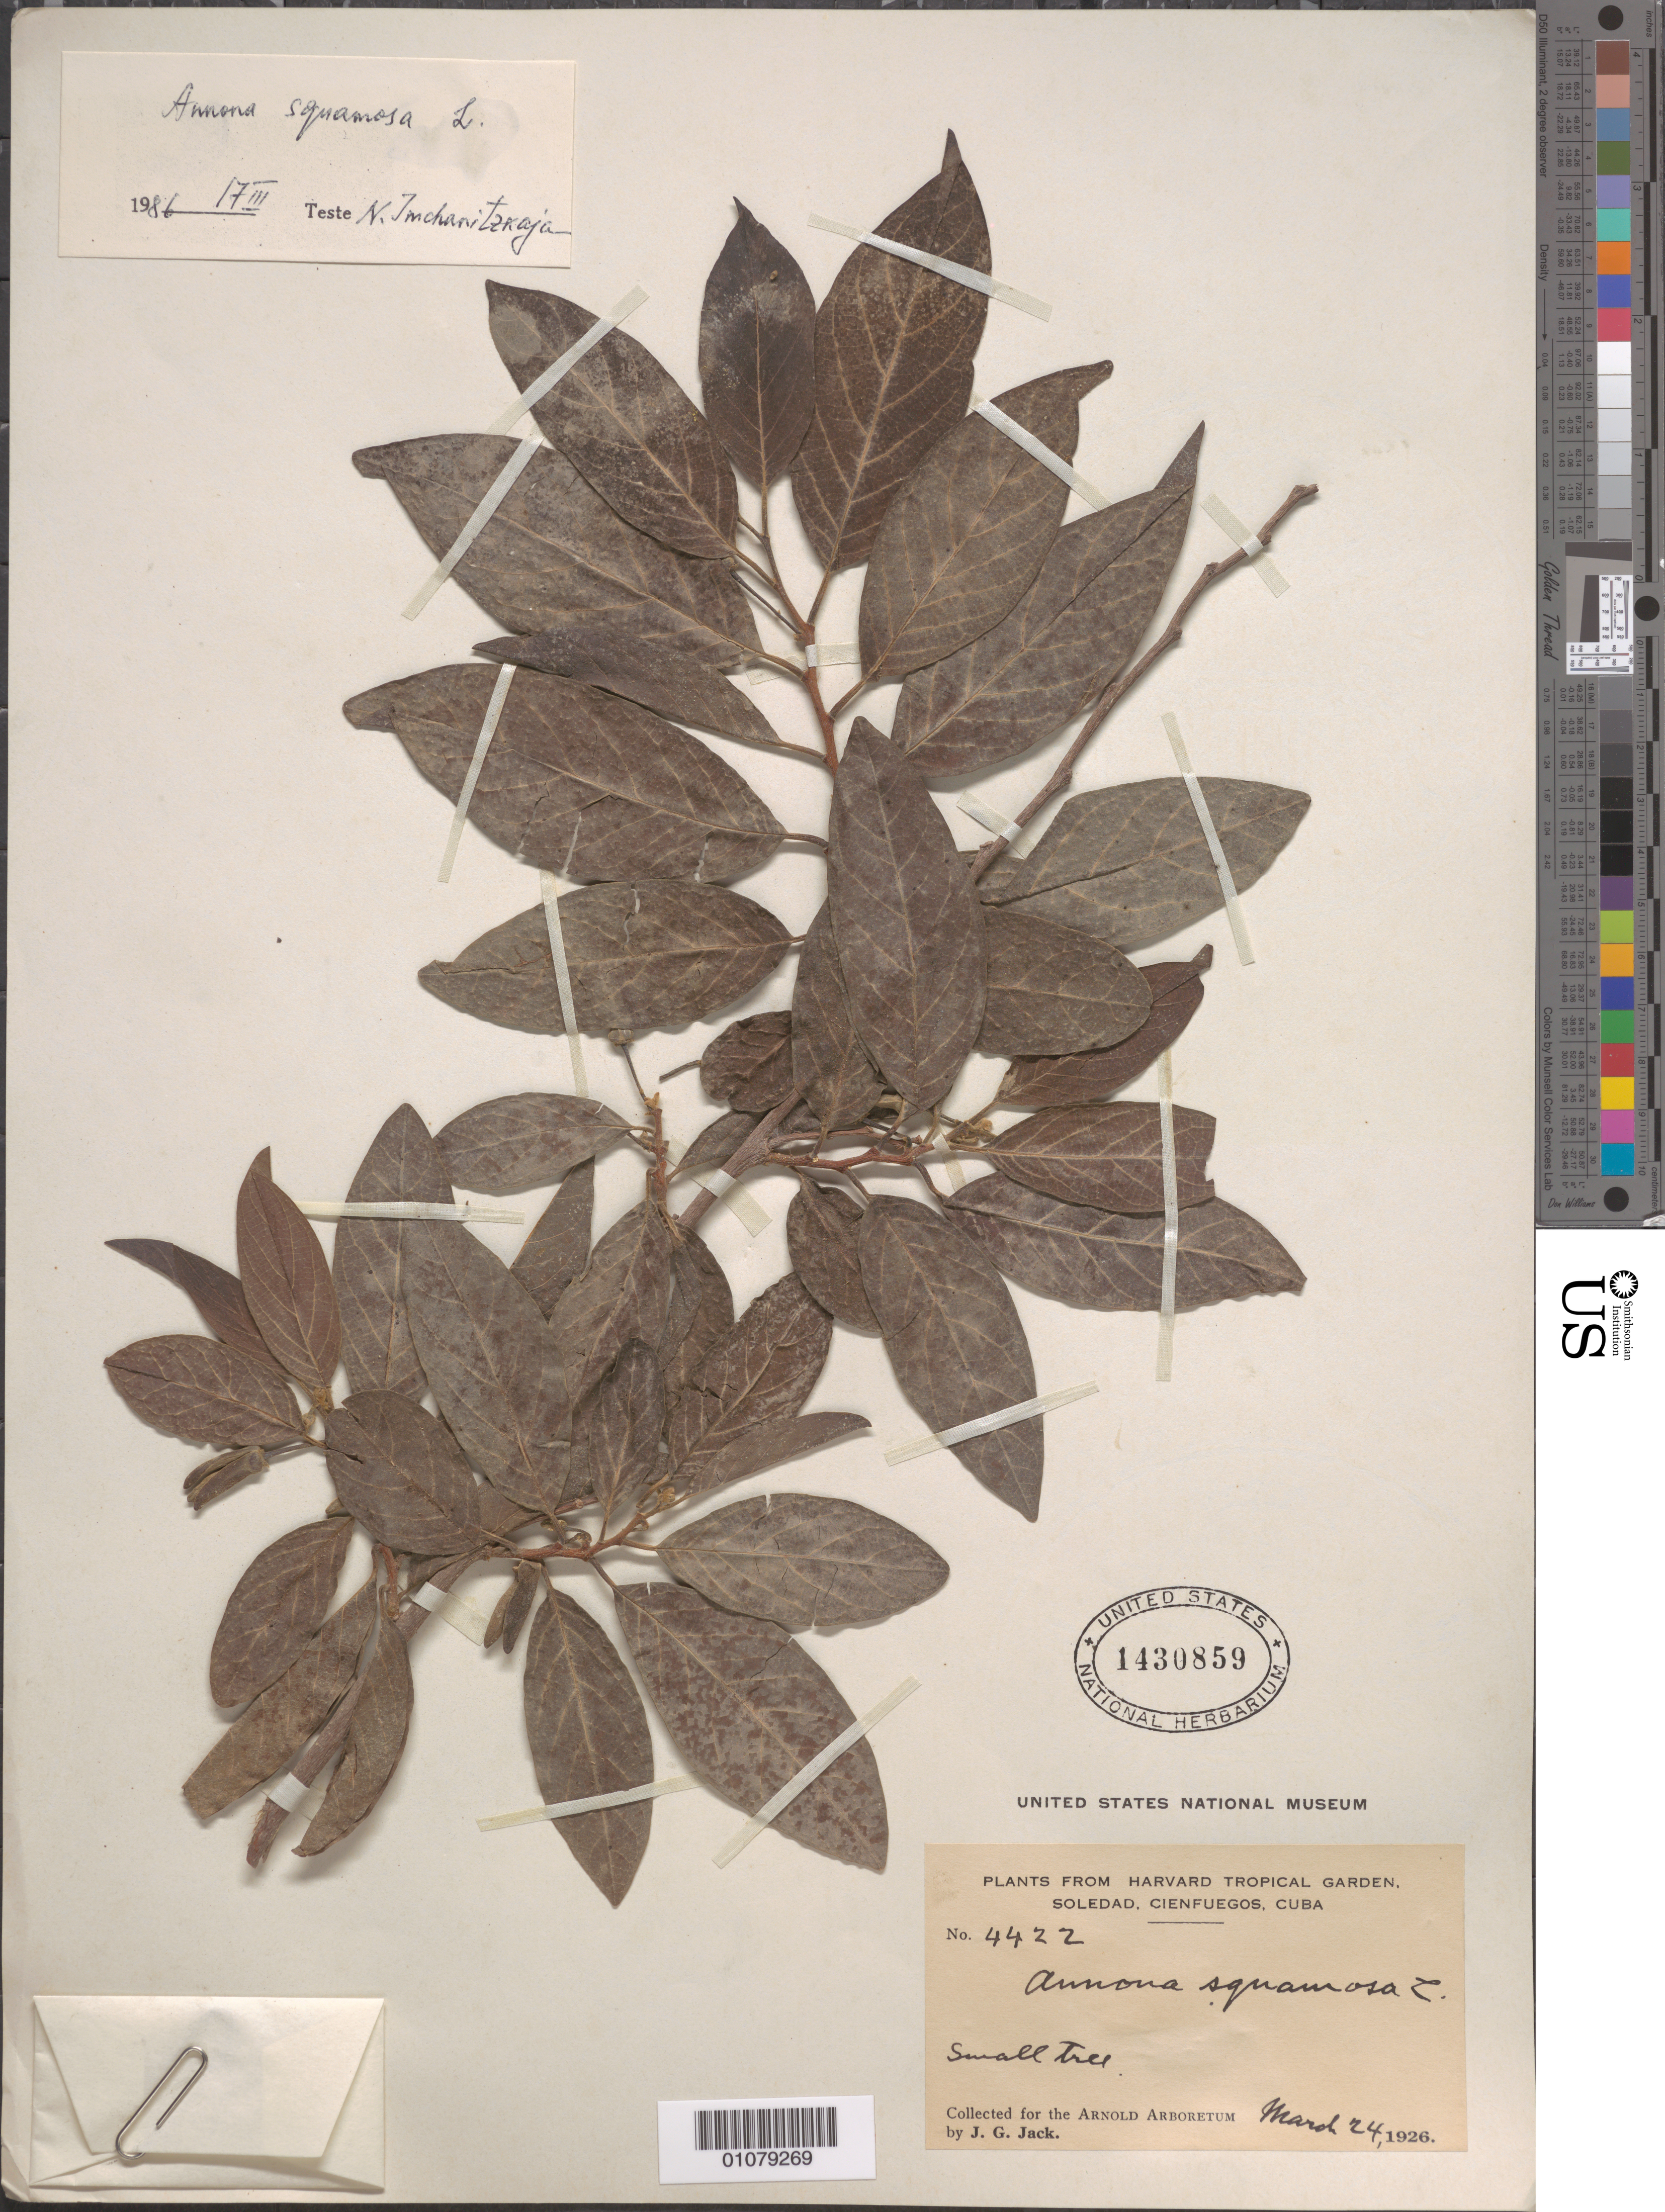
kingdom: Plantae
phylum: Tracheophyta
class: Magnoliopsida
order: Magnoliales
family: Annonaceae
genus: Annona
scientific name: Annona squamosa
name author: L.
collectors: J. G. Jack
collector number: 4422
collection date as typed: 24 Mar 1926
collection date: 1926-03-24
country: Cuba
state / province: Cienfuegos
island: Cuba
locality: Plants from Harvard Tropical Garden, Soledad, Cienfuegos, Cuba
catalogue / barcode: US 1430859